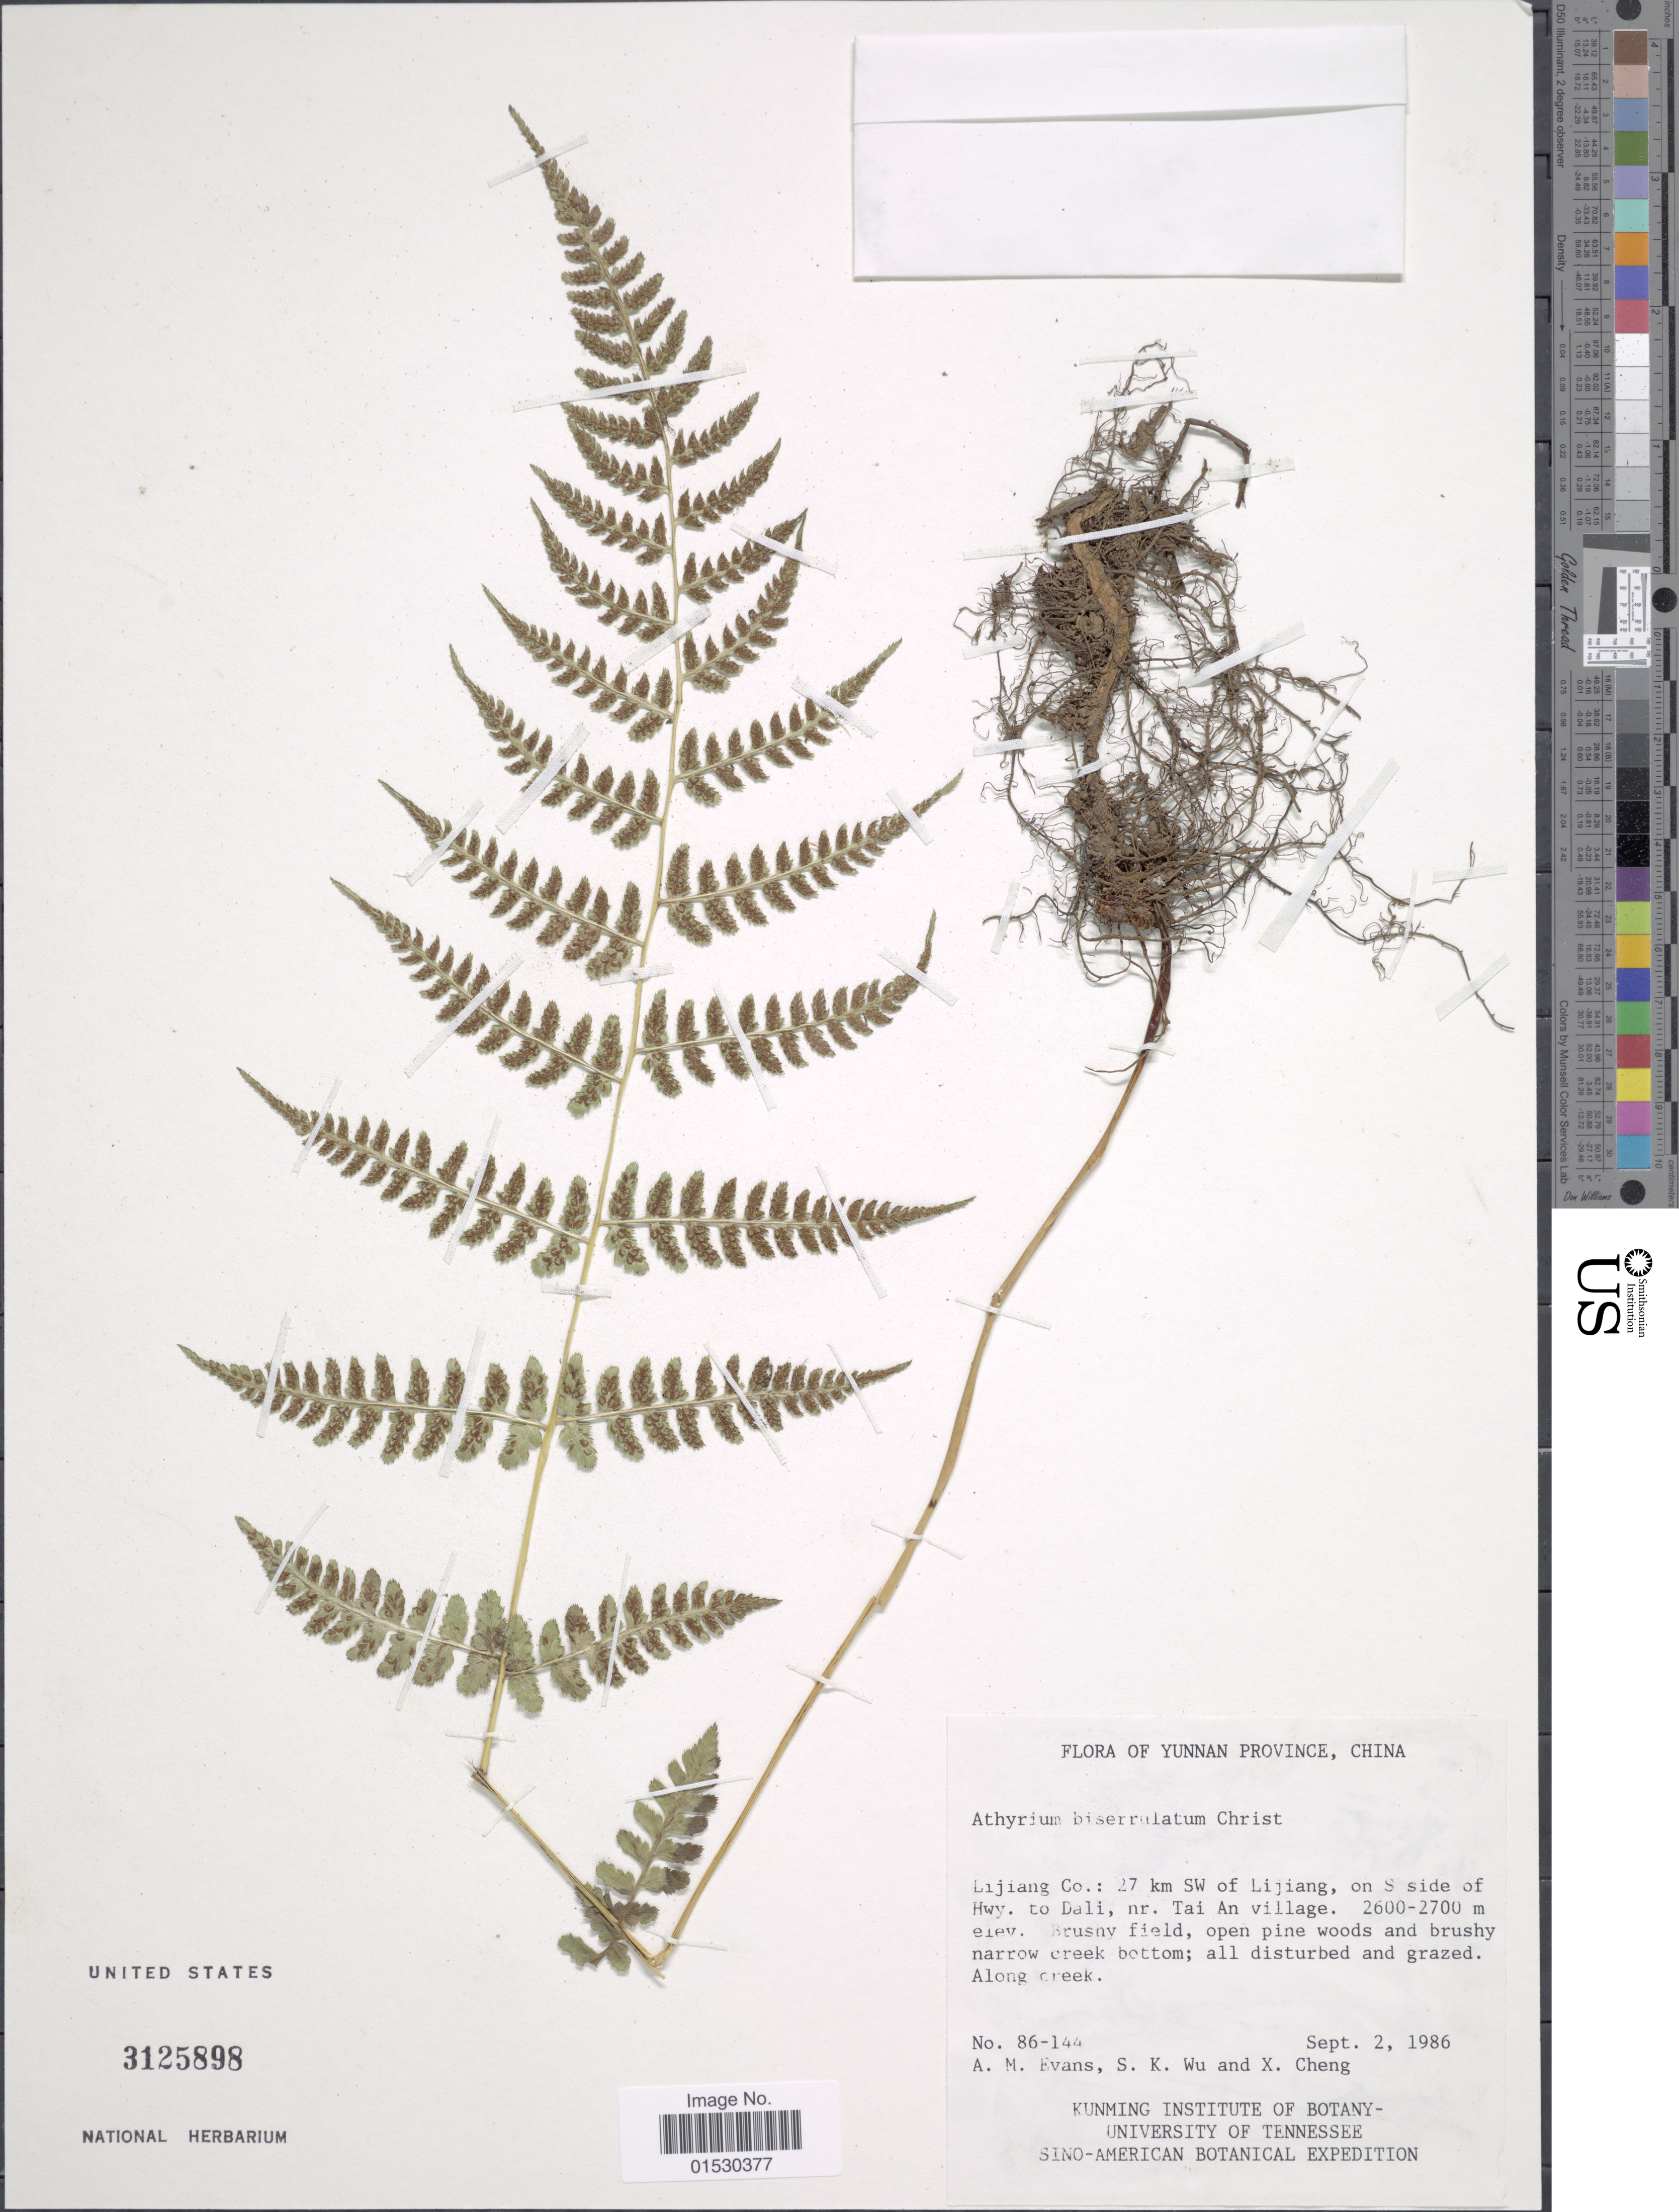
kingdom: Plantae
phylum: Tracheophyta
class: Polypodiopsida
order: Polypodiales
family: Athyriaceae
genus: Athyrium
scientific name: Athyrium biserrulatum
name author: Christ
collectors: A. M. Evans, S. K. Wu & X. Cheng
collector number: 86-144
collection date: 1986-09-02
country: China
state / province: Yunnan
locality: Lijiang Co.: 27 km SW of Lijiang, on S side of Hwy. to Dali, nr. Tai An village, Along creek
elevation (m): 2600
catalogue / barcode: US 3125898